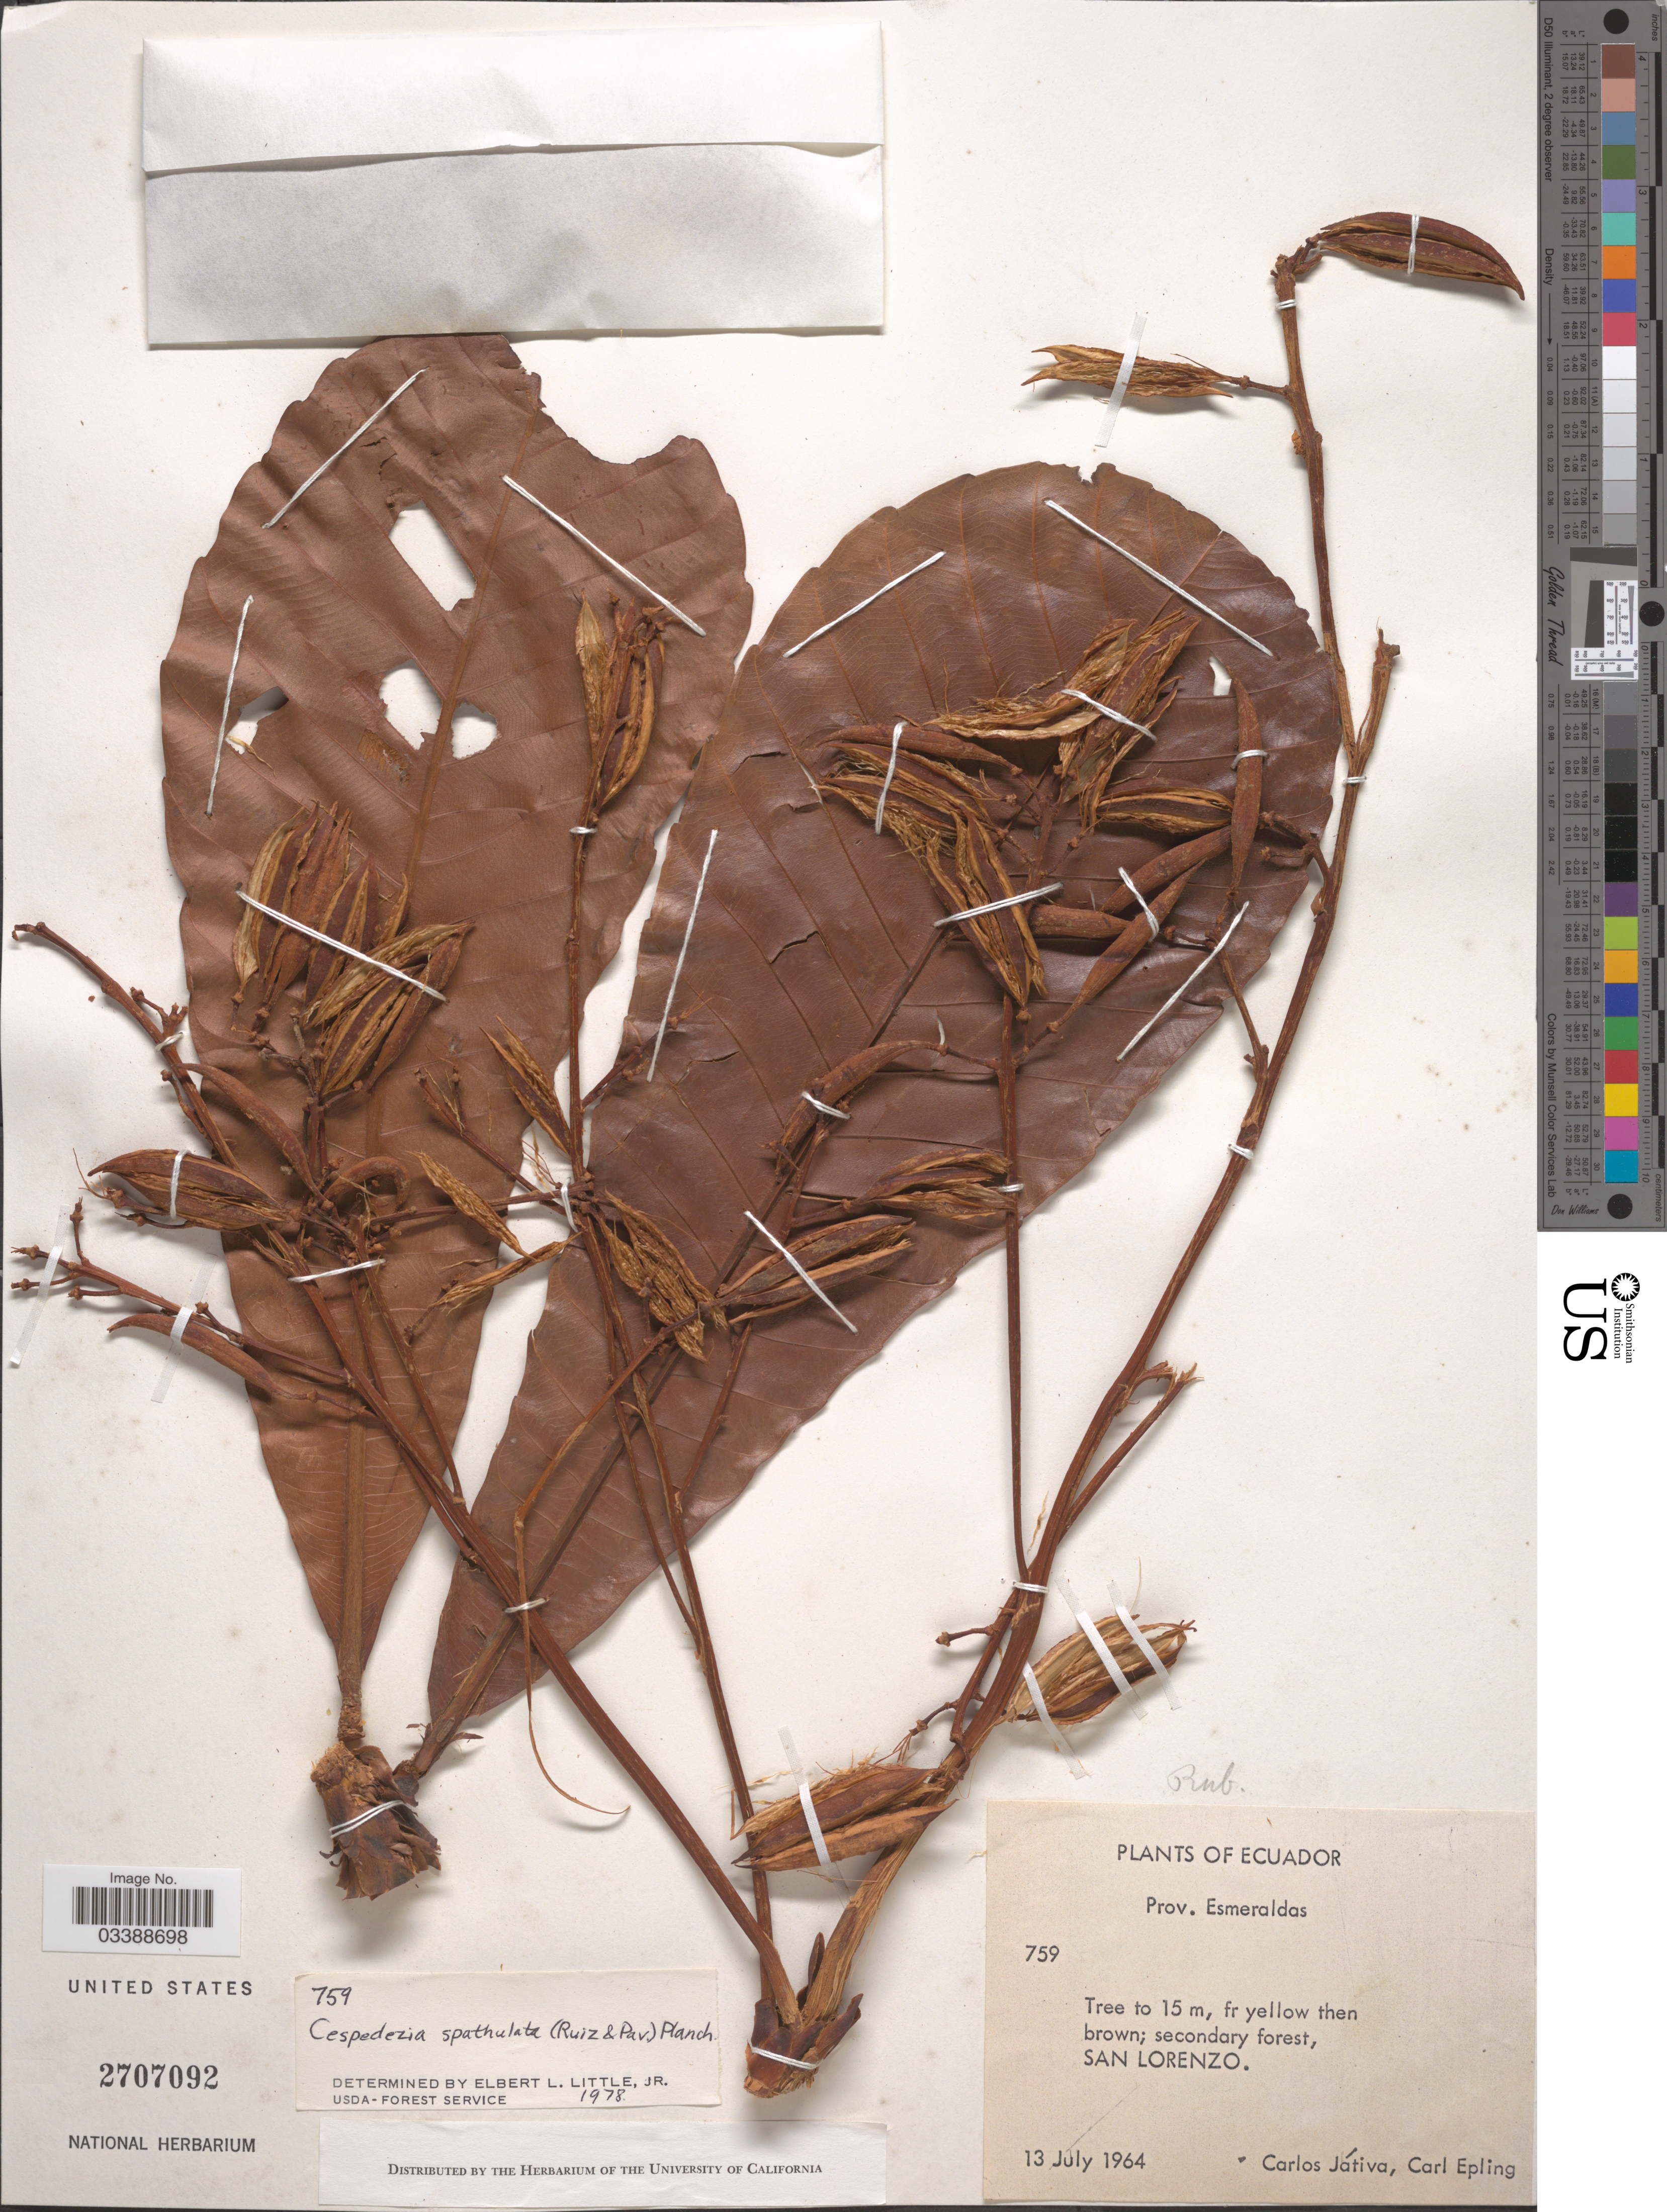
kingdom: Plantae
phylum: Tracheophyta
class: Magnoliopsida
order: Malpighiales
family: Ochnaceae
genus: Cespedesia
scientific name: Cespedesia spathulata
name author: (Ruiz & Pav.) Planch.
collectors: C. D. Játiva & C. C. Epling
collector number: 759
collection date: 1964-07-13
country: Ecuador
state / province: Esmeraldas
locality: San Lorenzo.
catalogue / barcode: US 2707092